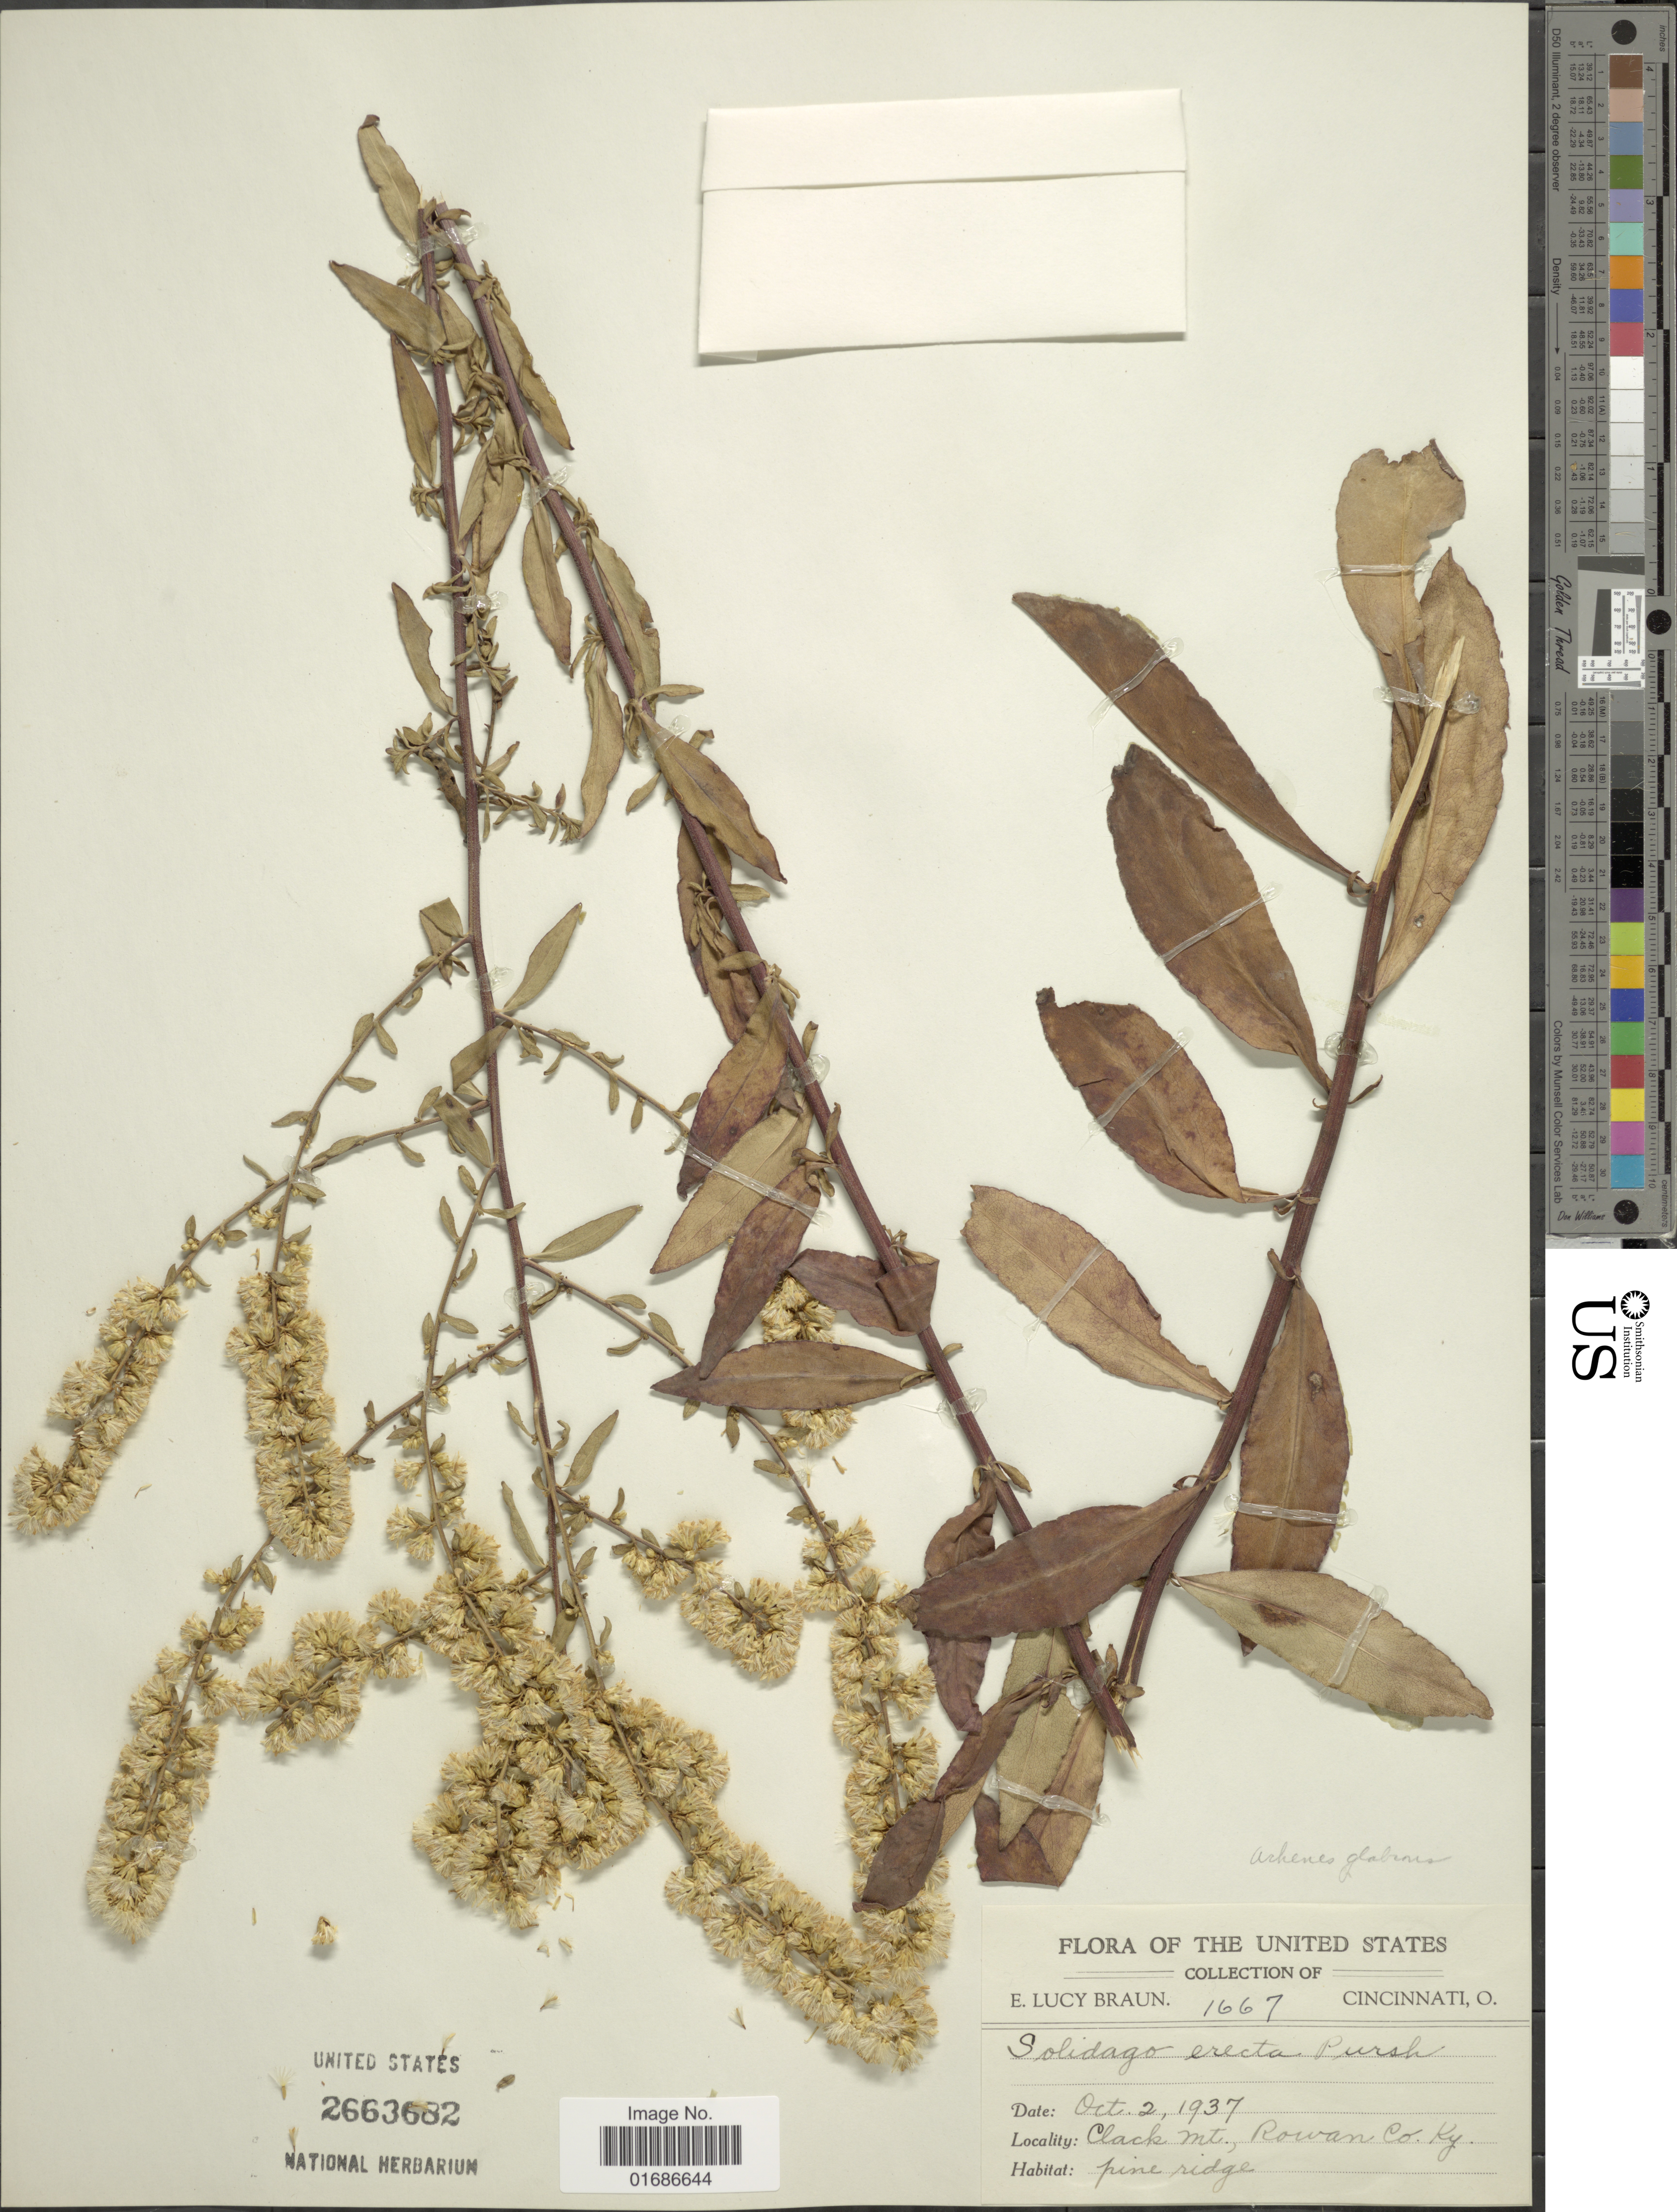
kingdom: Plantae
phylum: Tracheophyta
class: Magnoliopsida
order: Asterales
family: Asteraceae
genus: Solidago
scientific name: Solidago erecta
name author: Pursh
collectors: E. L. Braun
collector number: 1667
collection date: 1937-10-02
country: United States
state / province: Kentucky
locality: Clack Mt., Rowan Co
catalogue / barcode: US 2663682